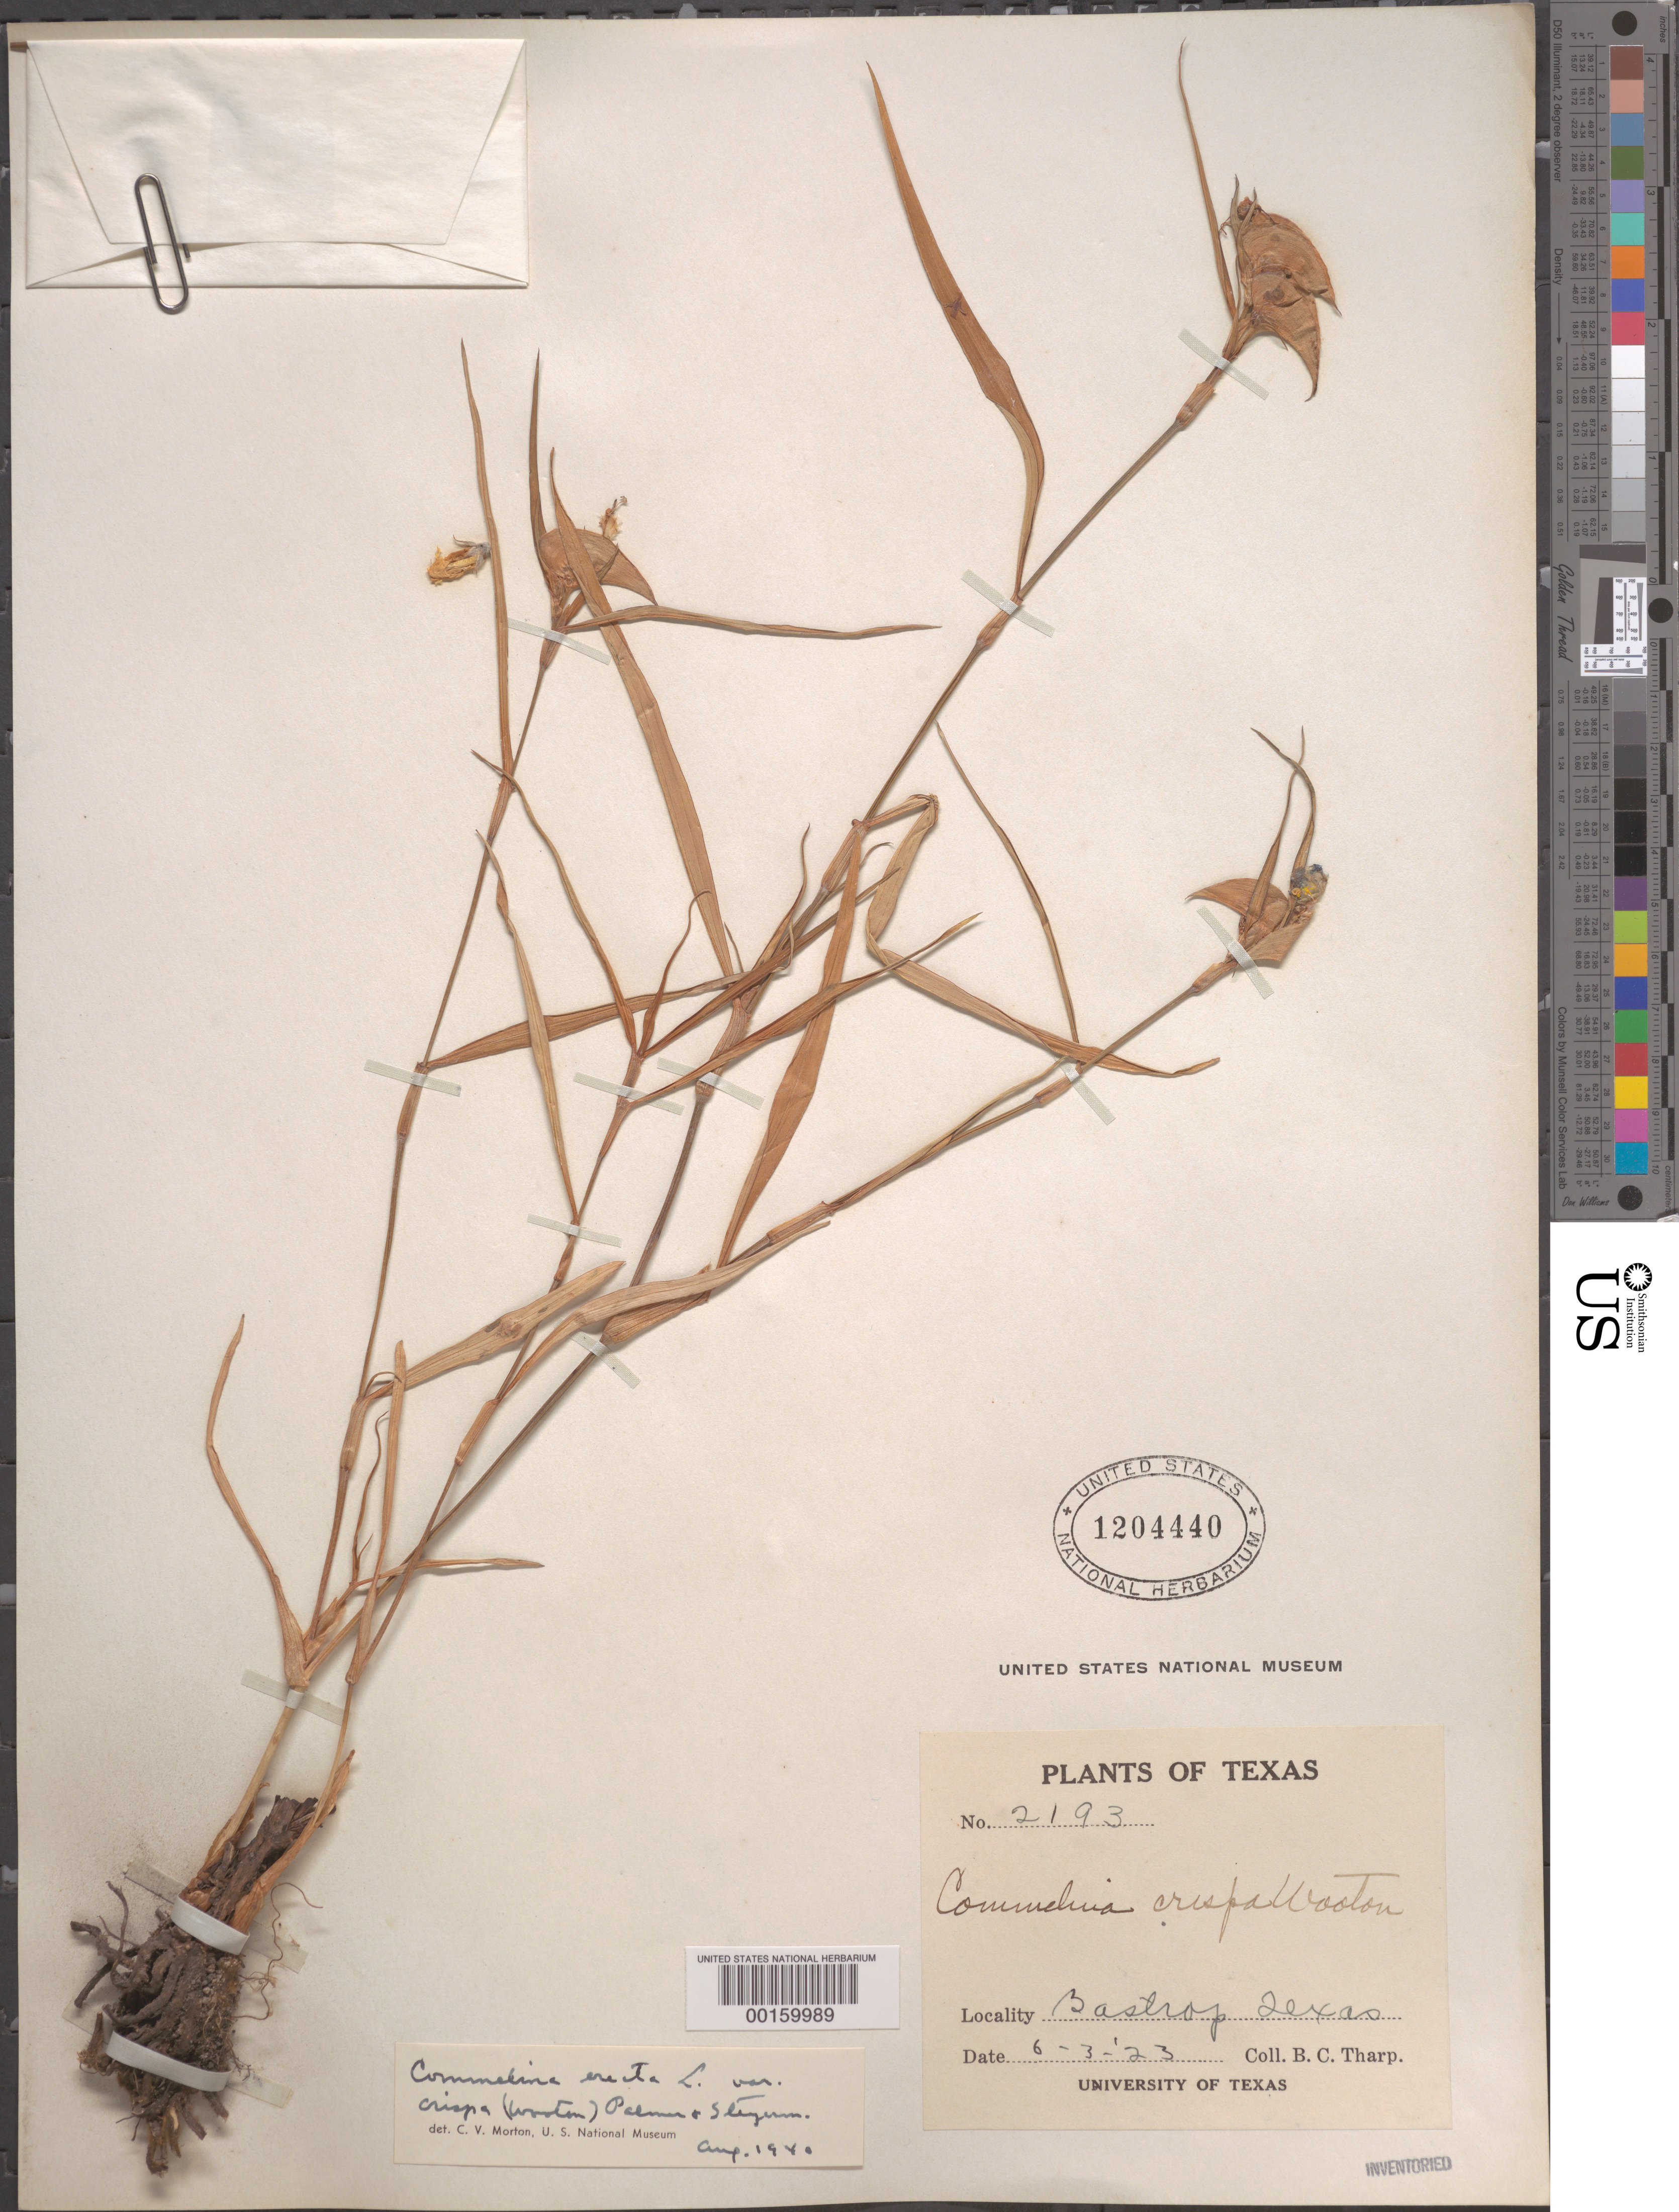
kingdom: Plantae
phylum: Tracheophyta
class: Liliopsida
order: Commelinales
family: Commelinaceae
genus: Commelina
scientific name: Commelina erecta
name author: L.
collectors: B. C. Tharp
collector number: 2193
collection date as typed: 03 Jun 1923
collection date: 1923-06-03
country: United States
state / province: Texas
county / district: Bastrop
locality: Bastrop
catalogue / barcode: US 1204440